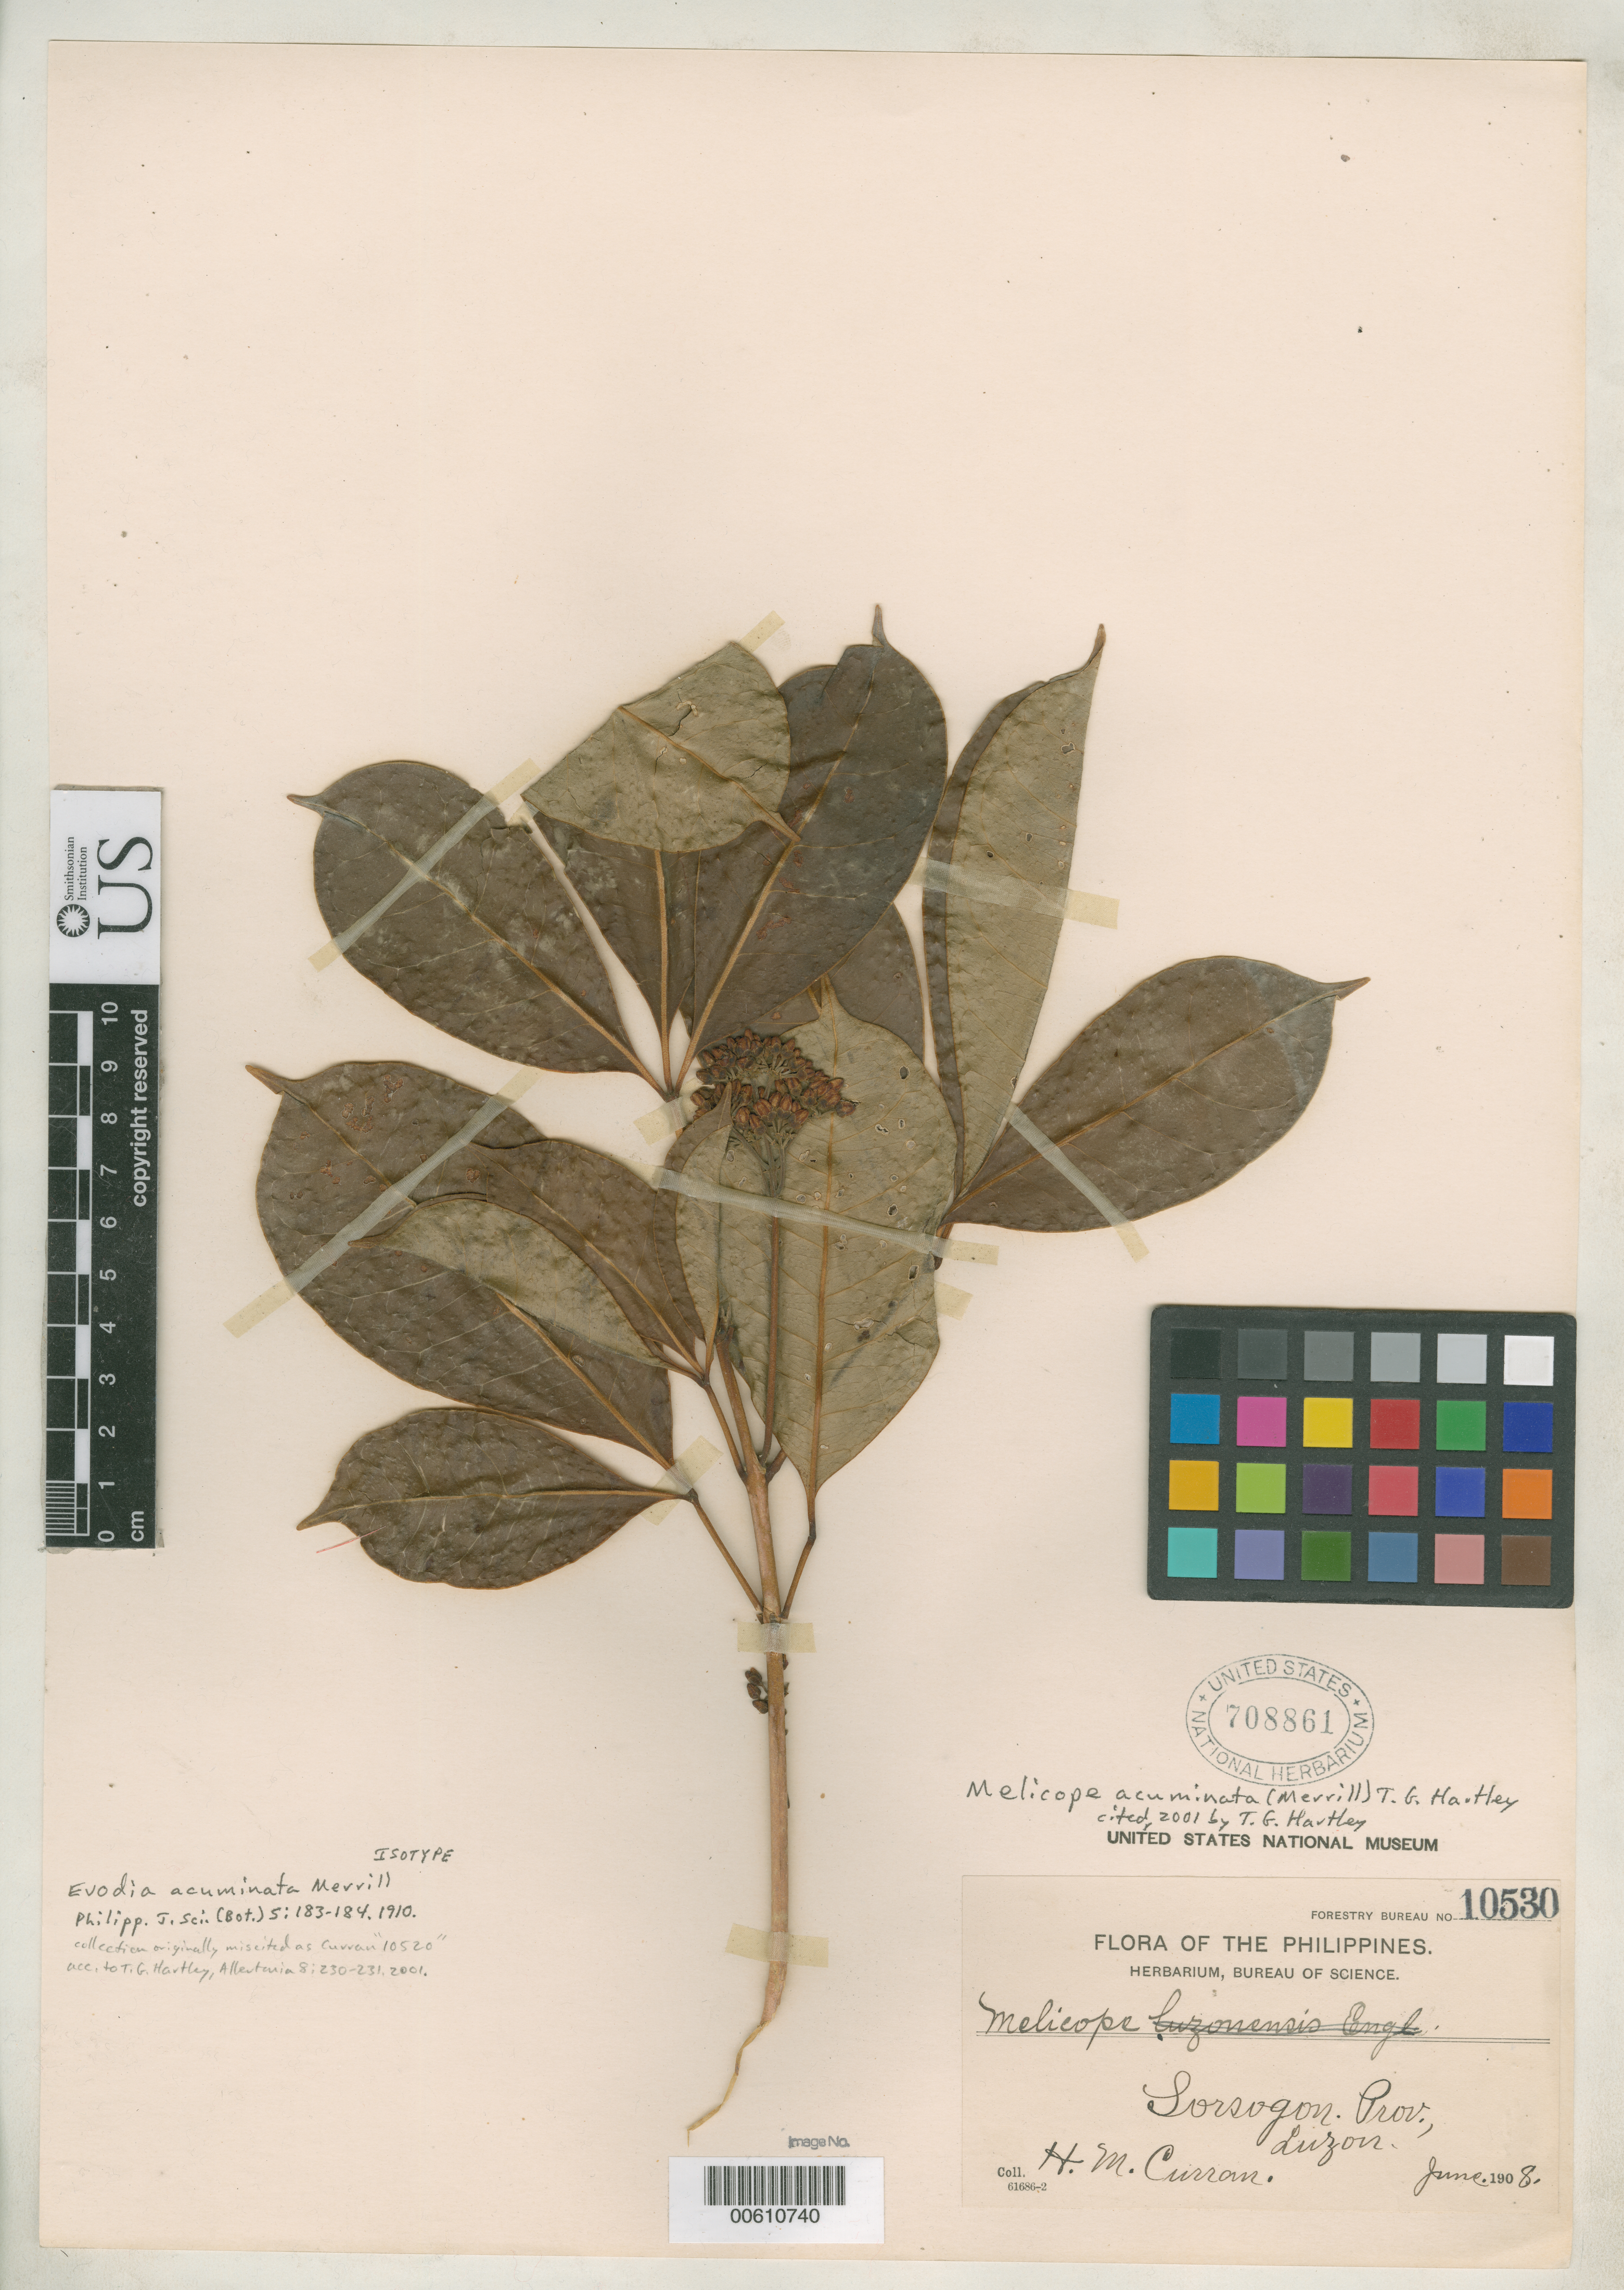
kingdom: Plantae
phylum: Tracheophyta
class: Magnoliopsida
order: Sapindales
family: Rutaceae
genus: Euodia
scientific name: Euodia acuminata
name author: Merr.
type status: Isotype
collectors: H. M. Curran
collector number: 10530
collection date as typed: Jun 1908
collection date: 1908-06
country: Philippines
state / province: Bicol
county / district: Sorsogon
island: Luzon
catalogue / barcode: US 708861